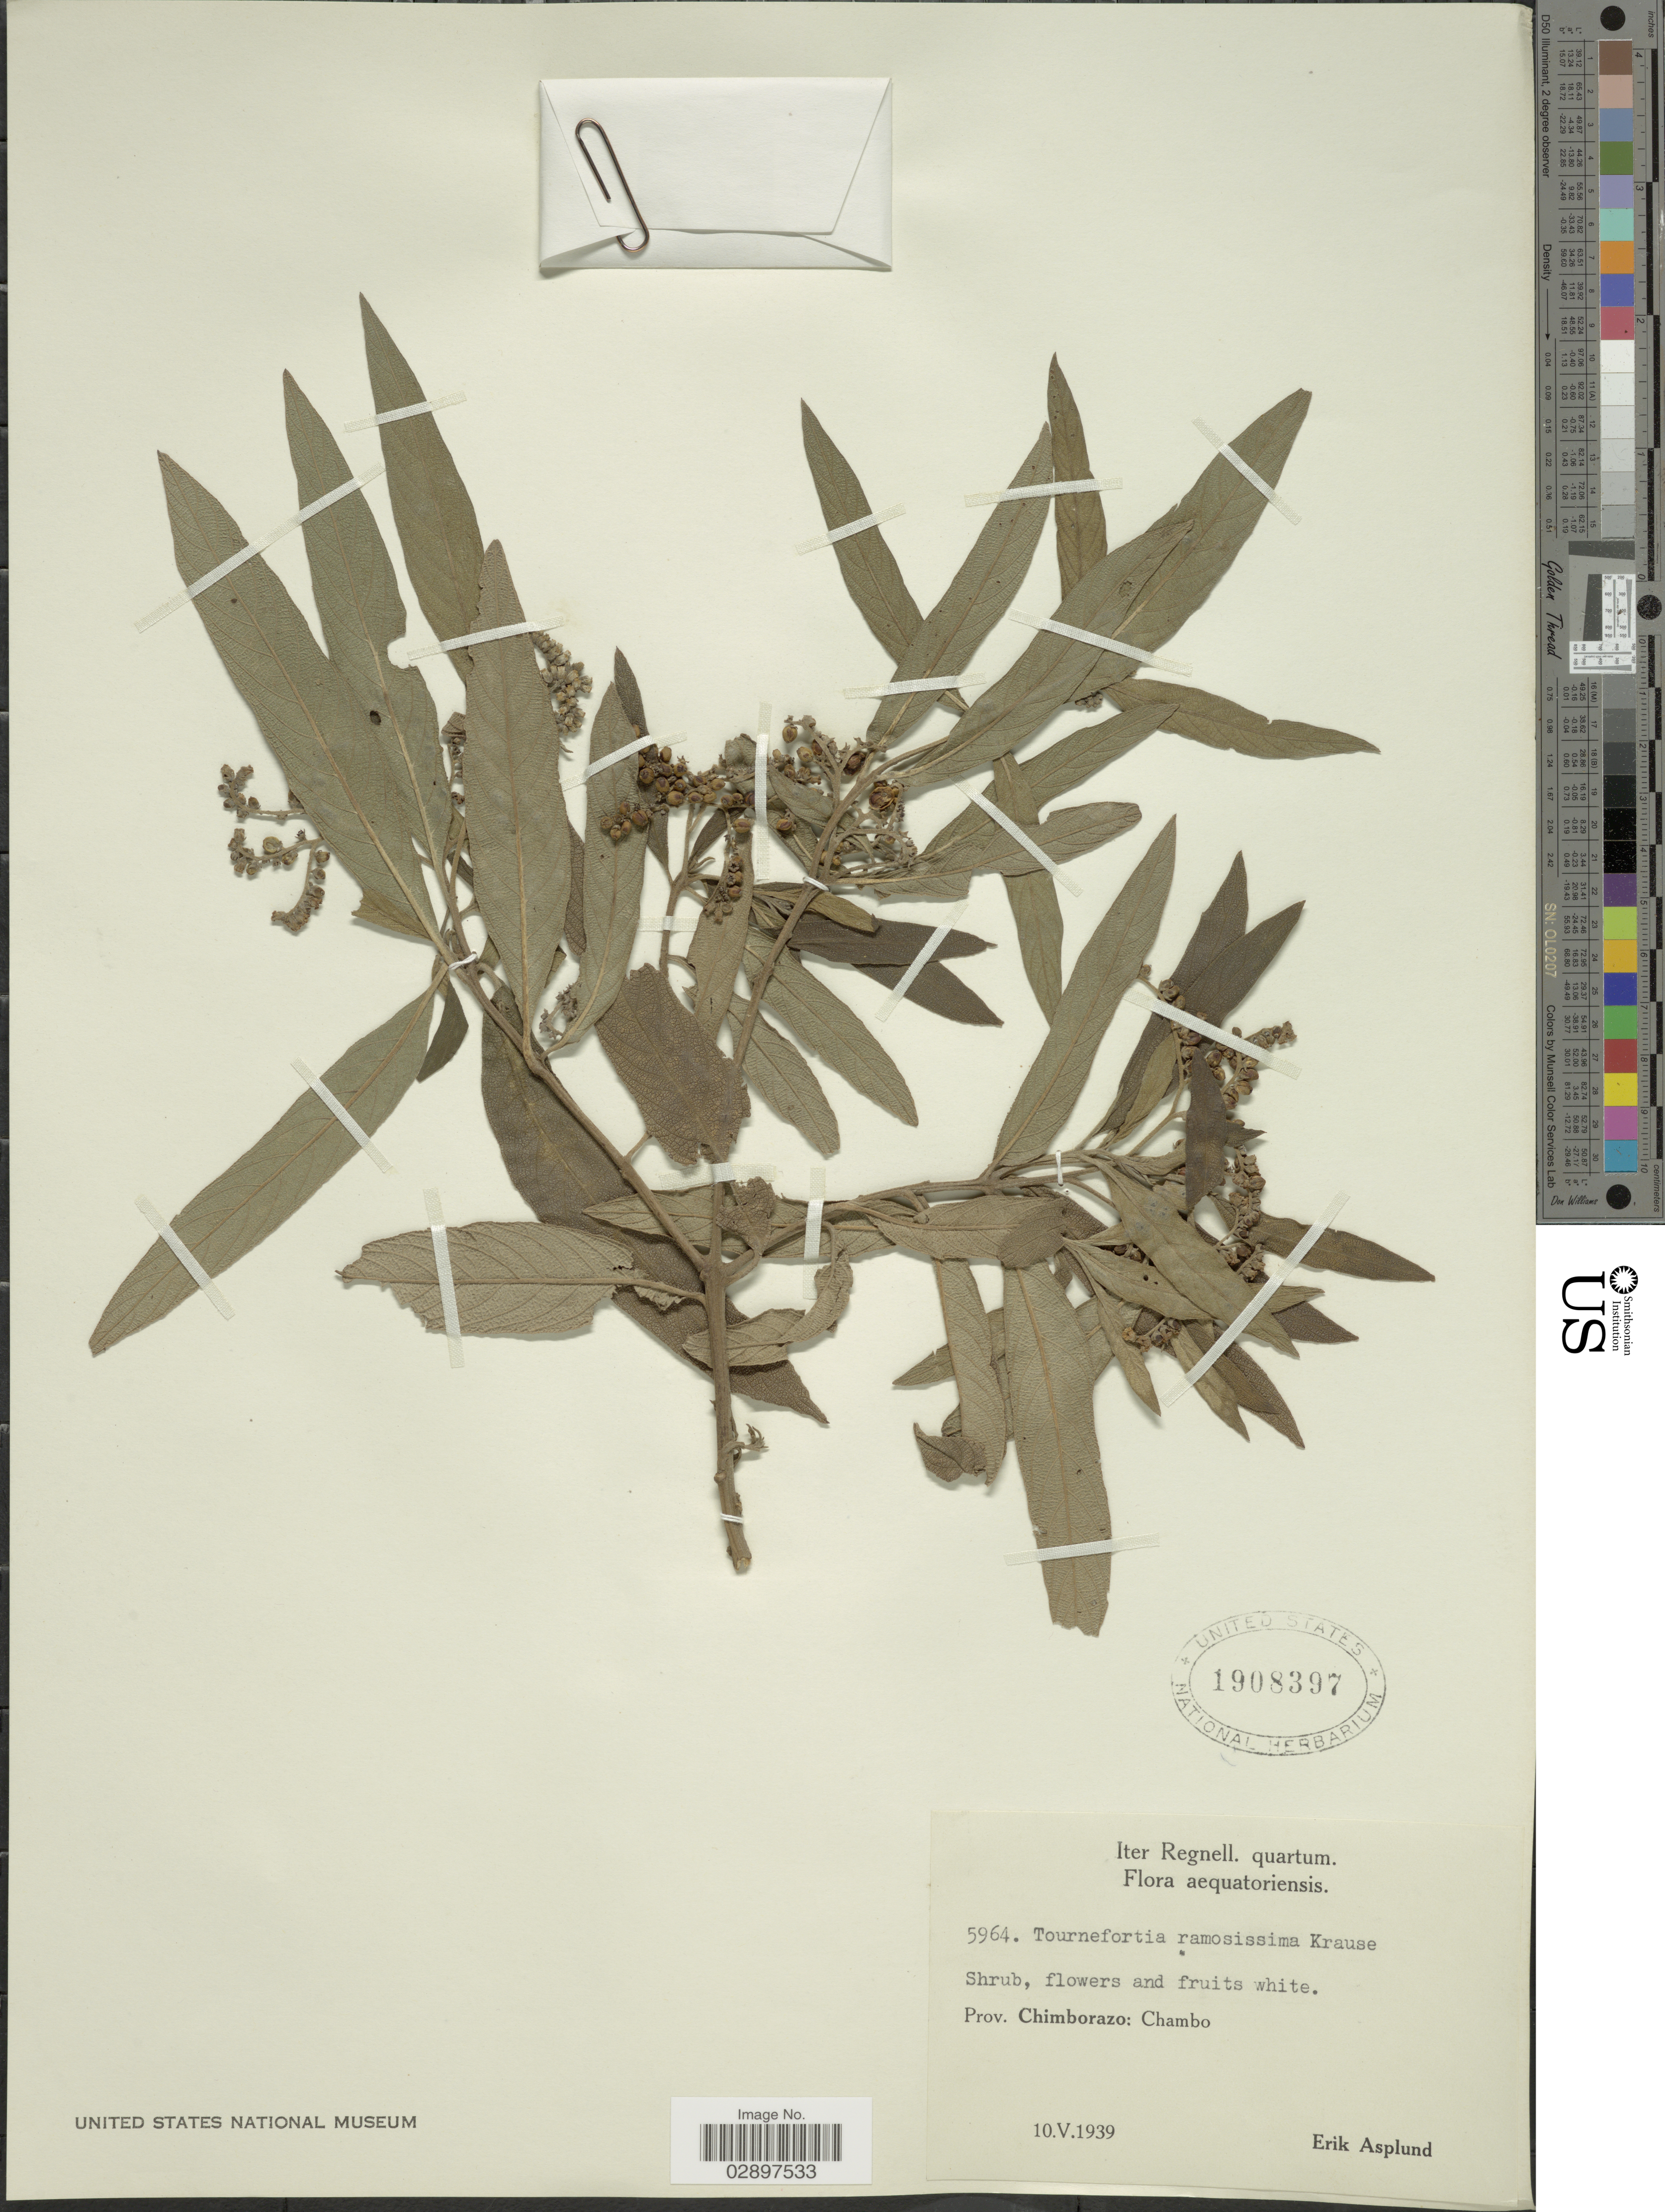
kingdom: Plantae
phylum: Tracheophyta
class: Magnoliopsida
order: Boraginales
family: Heliotropiaceae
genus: Tournefortia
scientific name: Tournefortia ramosissima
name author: K. Krause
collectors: E. Asplund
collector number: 5964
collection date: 1939-05-10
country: Ecuador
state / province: Chimborazo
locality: Chambo.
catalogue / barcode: US 1908397